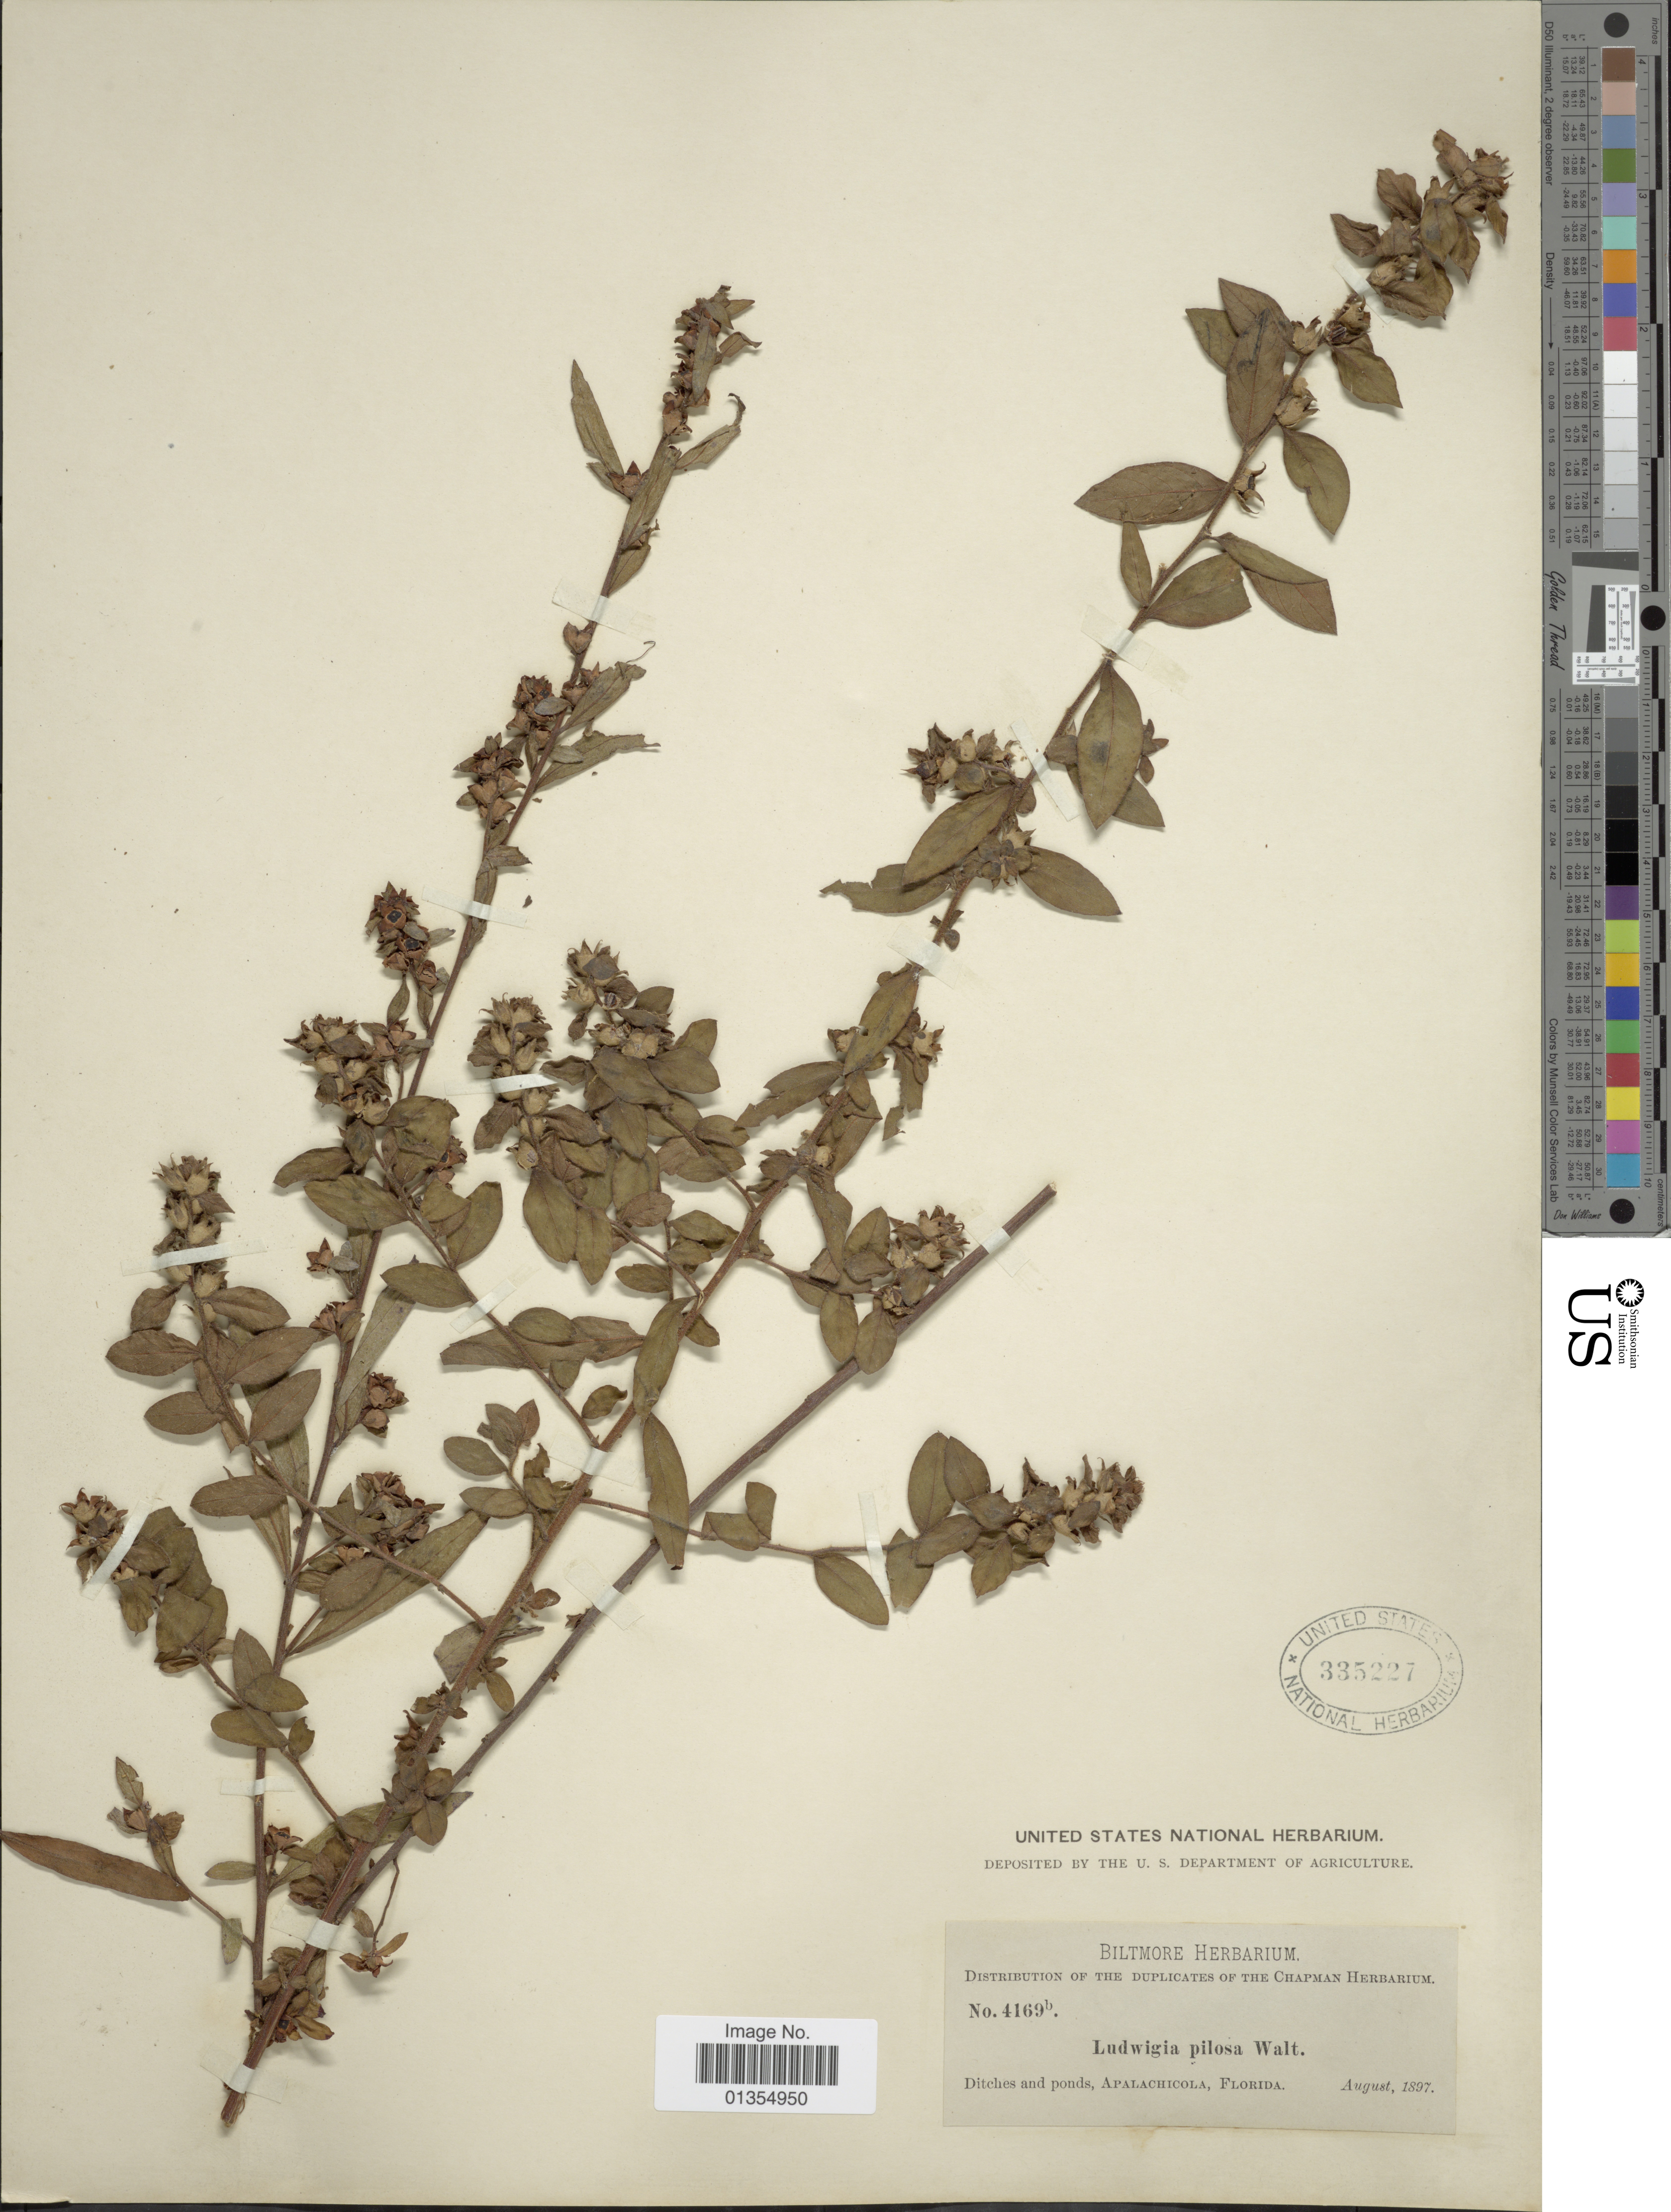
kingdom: Plantae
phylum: Tracheophyta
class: Magnoliopsida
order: Myrtales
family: Onagraceae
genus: Ludwigia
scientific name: Ludwigia pilosa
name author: Walter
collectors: ex herb. Biltmore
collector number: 4169b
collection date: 1897-08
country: United States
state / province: Florida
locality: Apalachicoal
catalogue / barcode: US 335227